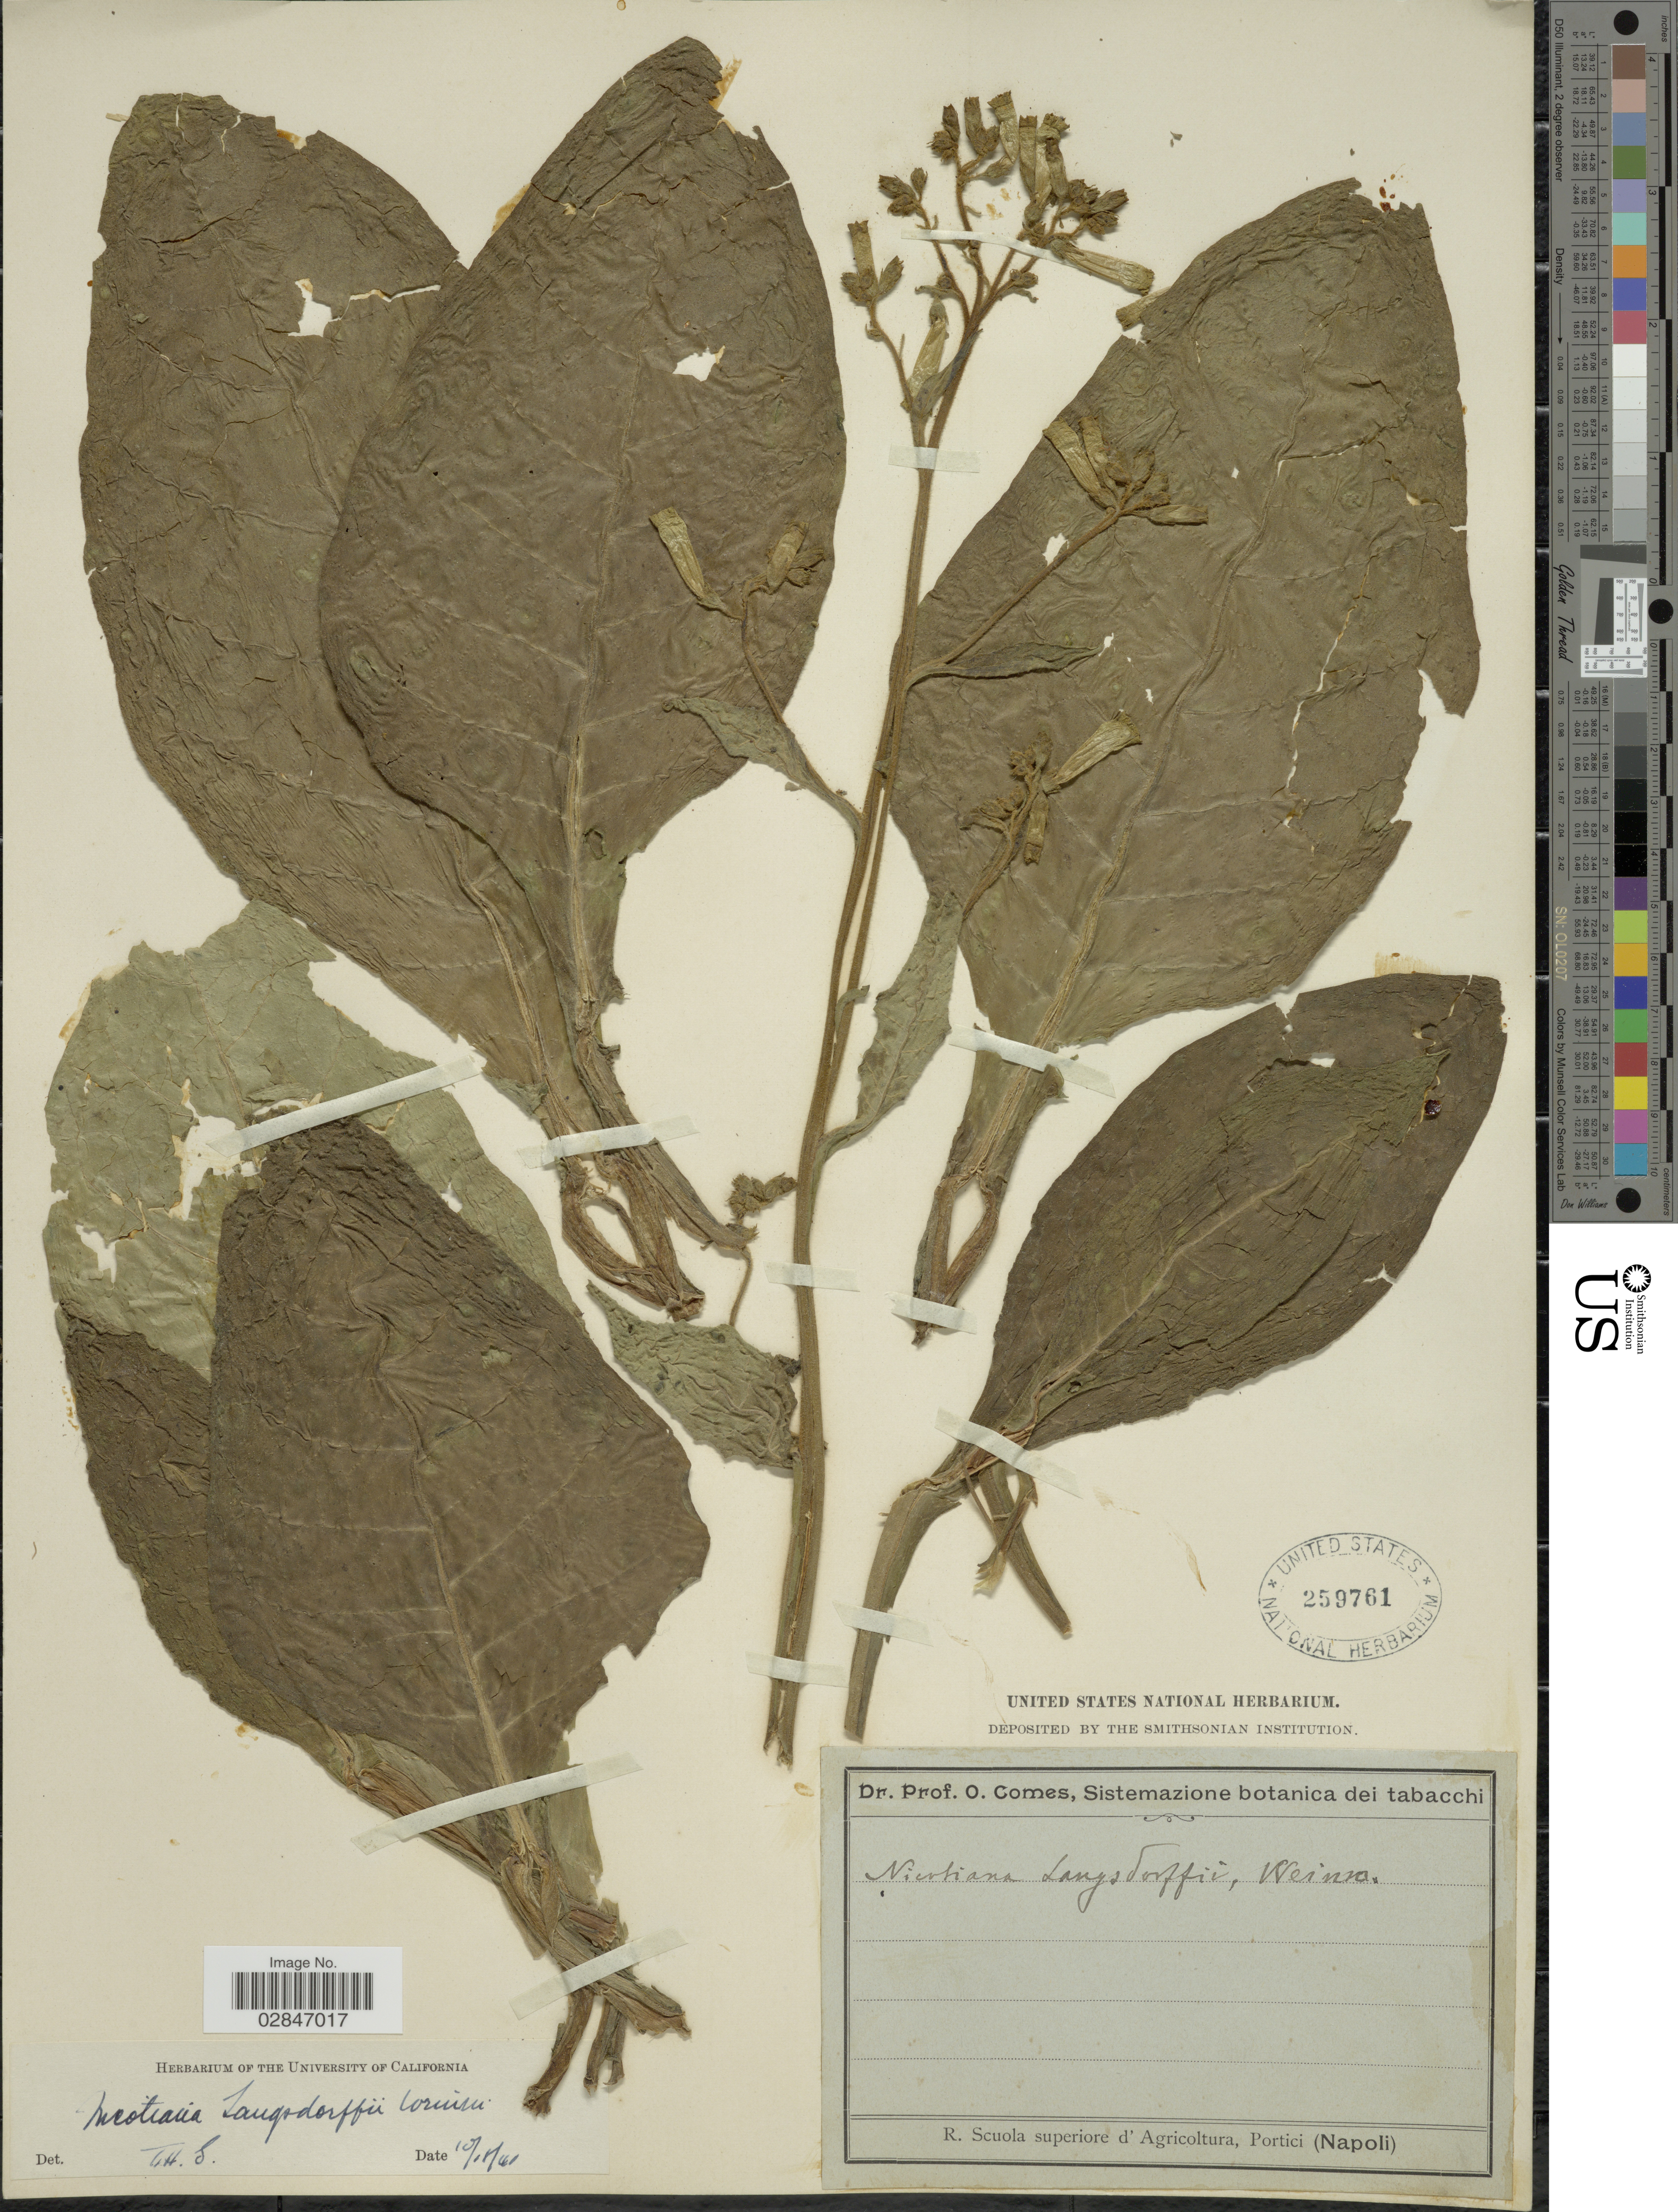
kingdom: Plantae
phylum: Tracheophyta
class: Magnoliopsida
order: Solanales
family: Solanaceae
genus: Nicotiana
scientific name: Nicotiana langsdorffii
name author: Weinm.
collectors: O. Comes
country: Italy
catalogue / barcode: US 259761